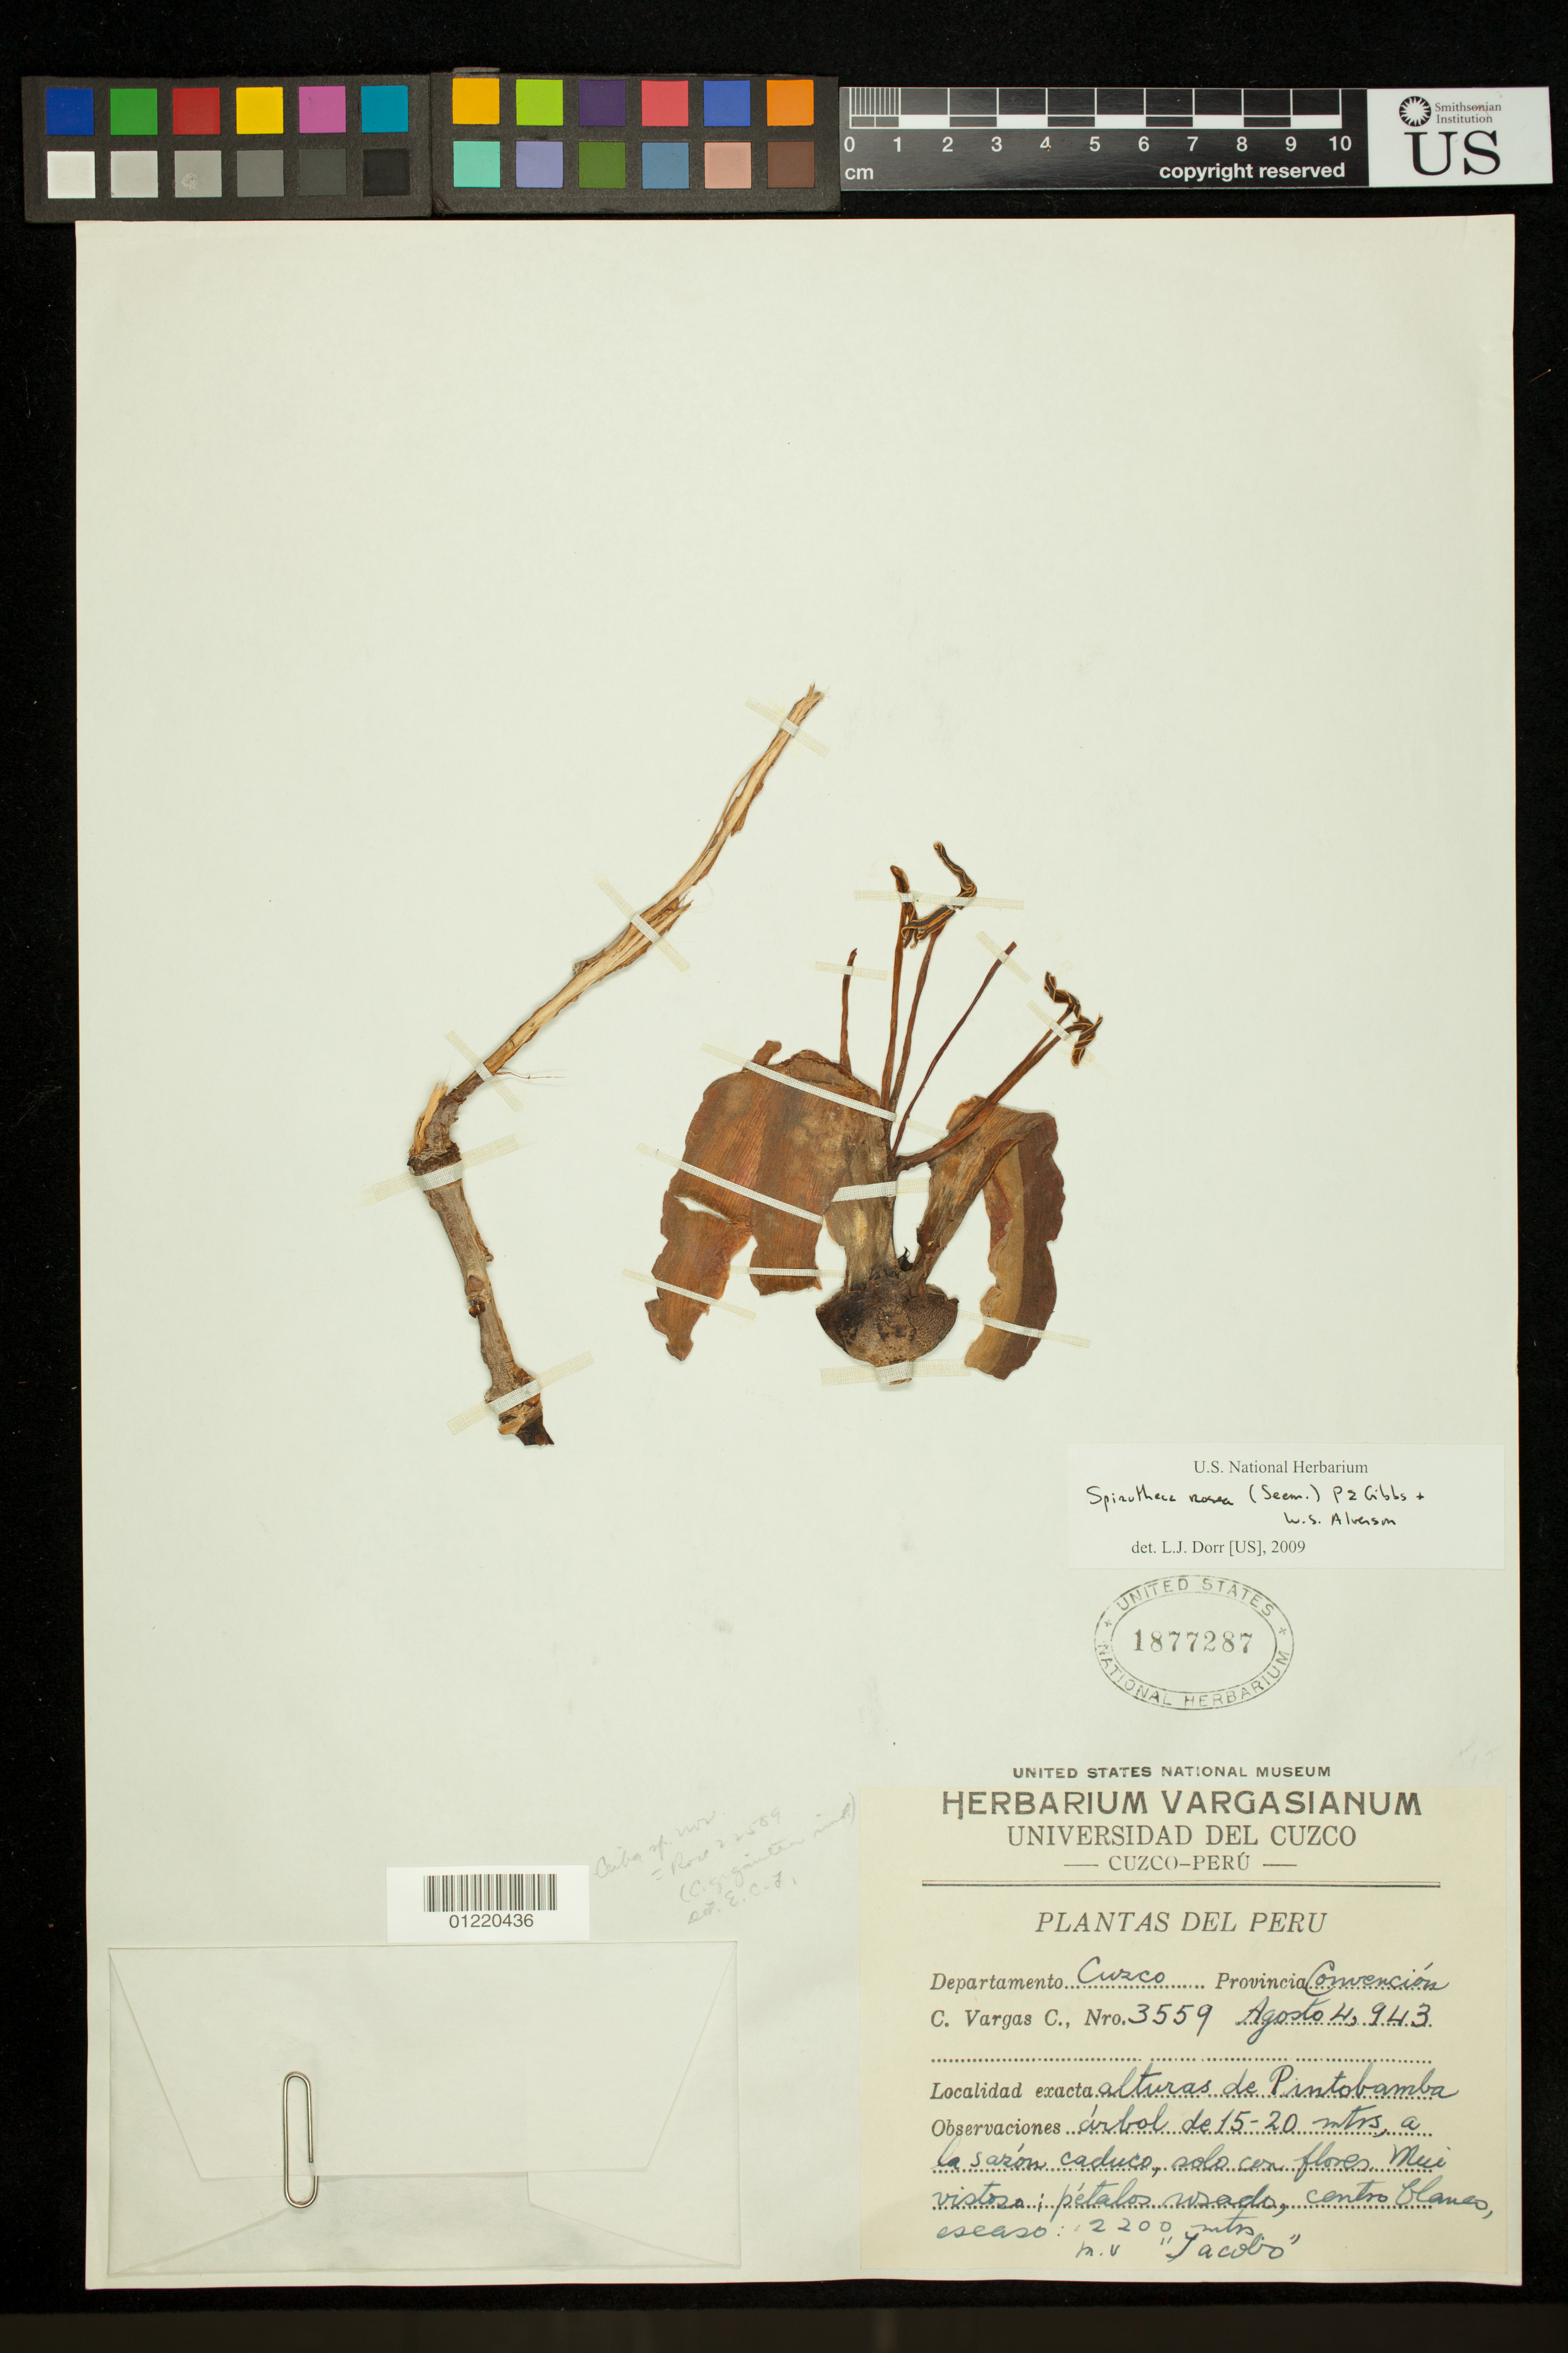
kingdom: Plantae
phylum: Tracheophyta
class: Magnoliopsida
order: Malvales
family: Malvaceae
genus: Spirotheca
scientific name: Spirotheca rosea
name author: (Cuatrec.) Gibbs & W.S. Alverson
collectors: C. Vargas C.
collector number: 3559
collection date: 1943-08-04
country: Peru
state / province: Cusco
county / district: La Convención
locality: alturas de Pintobamba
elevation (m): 2200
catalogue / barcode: US 1877287